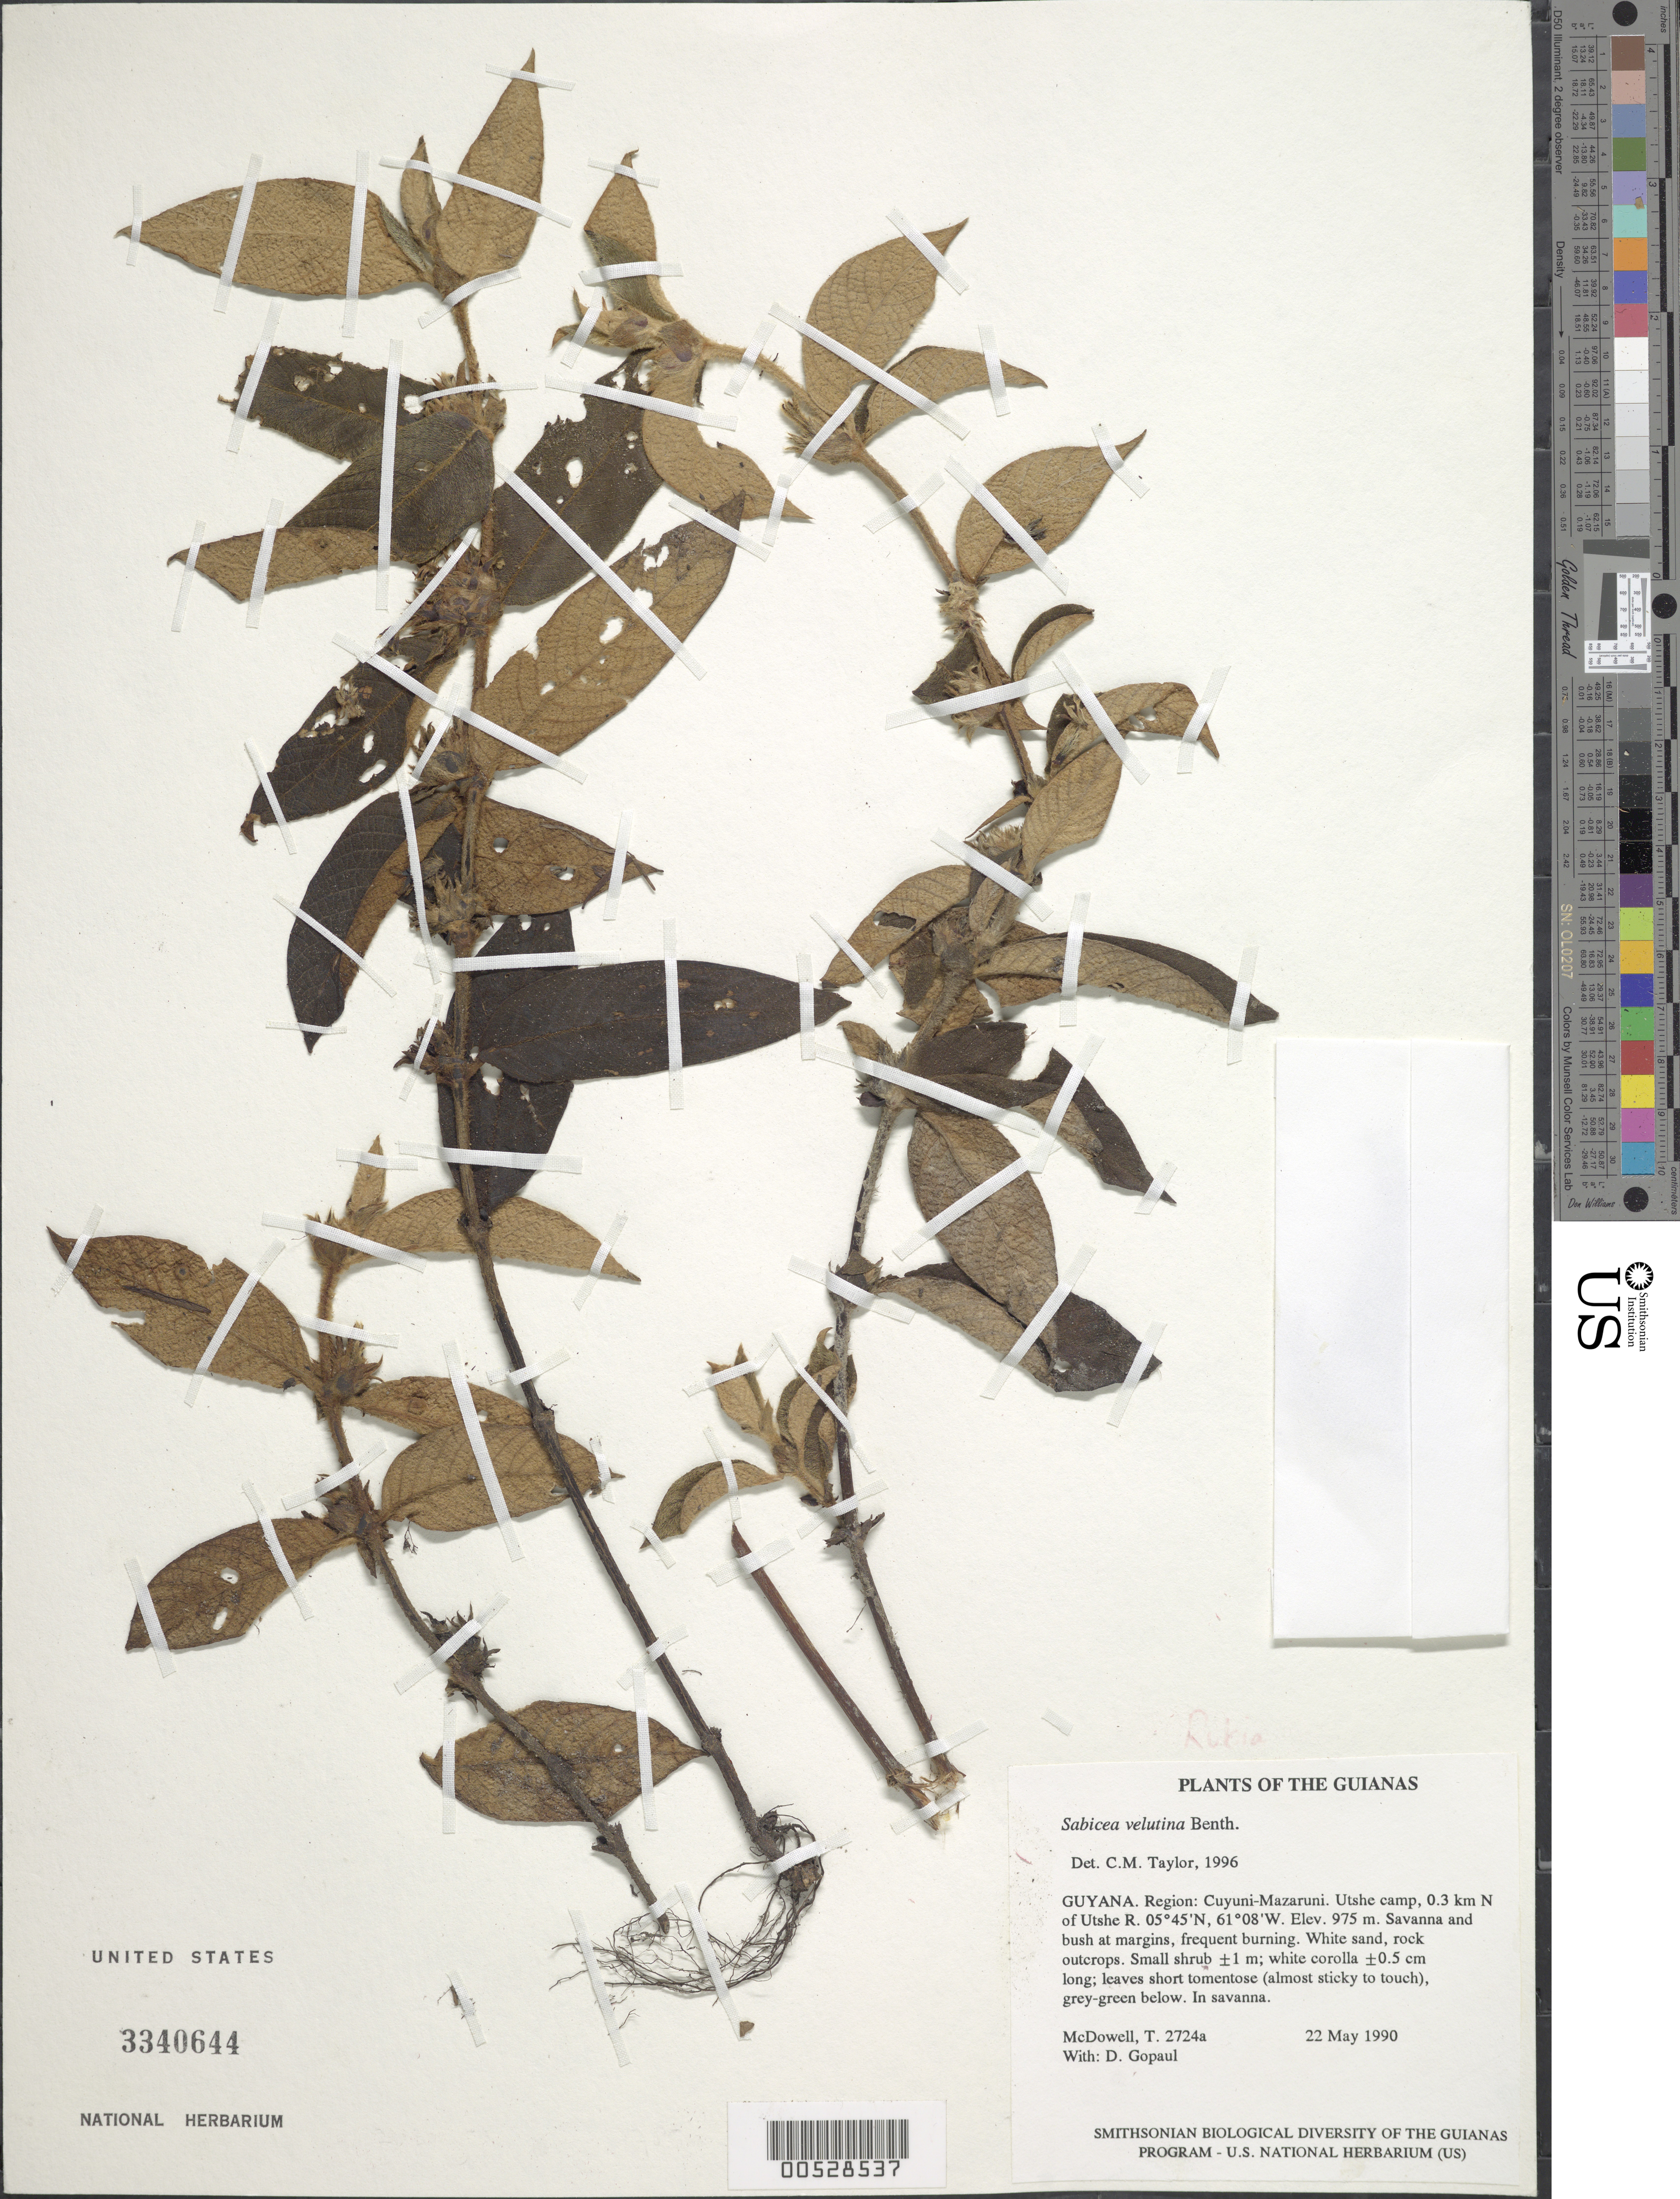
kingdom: Plantae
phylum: Tracheophyta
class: Magnoliopsida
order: Gentianales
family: Rubiaceae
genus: Sabicea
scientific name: Sabicea velutina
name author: Benth.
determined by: Taylor, Charlotte M.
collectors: T. McDowell & D. Gopaul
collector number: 2724 a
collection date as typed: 22 May 1990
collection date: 1990-05-22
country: Guyana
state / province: Cuyuni-Mazaruni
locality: Utshi camp, 0.3 km N of Utshi R, just S of forest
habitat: Savanna and bush at margins, frequent burning. White sand, rock outcrops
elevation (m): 975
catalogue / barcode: US 3340644